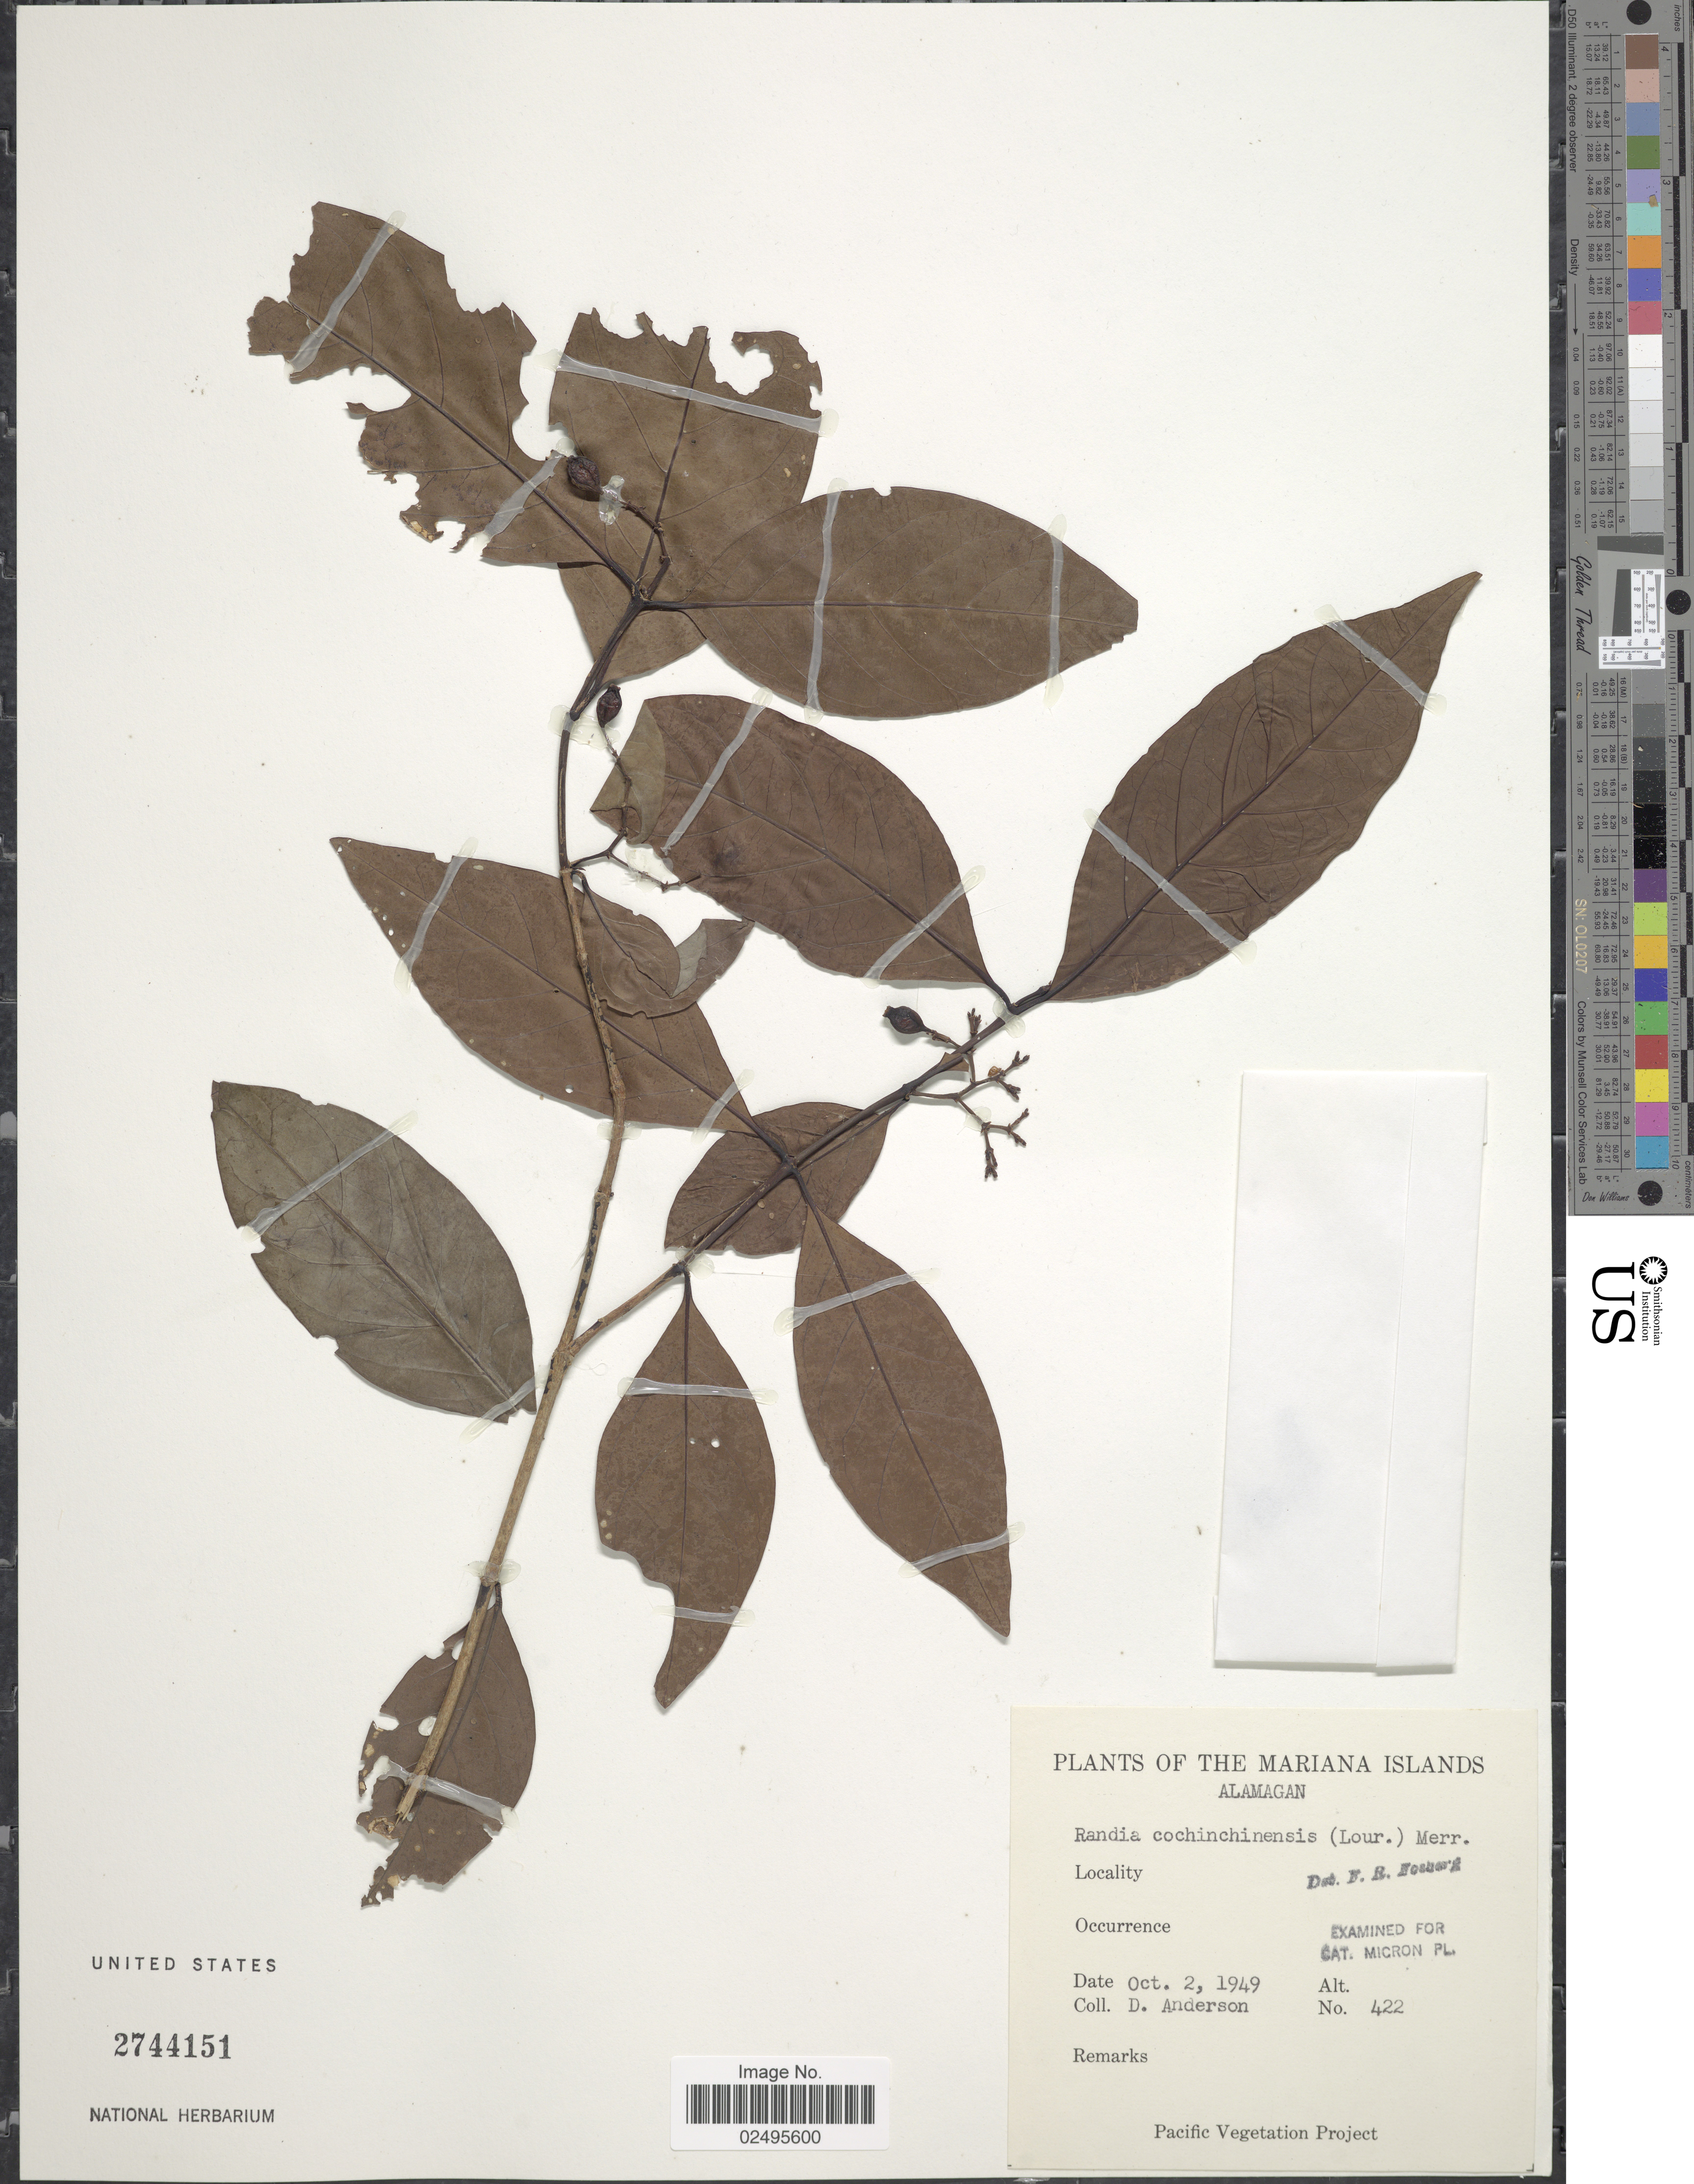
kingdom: Plantae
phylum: Tracheophyta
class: Magnoliopsida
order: Gentianales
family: Rubiaceae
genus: Aidia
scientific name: Aidia graeffei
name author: (Reinecke) Tirveng.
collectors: D. Anderson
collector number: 422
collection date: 1949-10-02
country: Northern Mariana Islands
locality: The Mariana Islands. Alamagan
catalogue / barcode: US 2744151